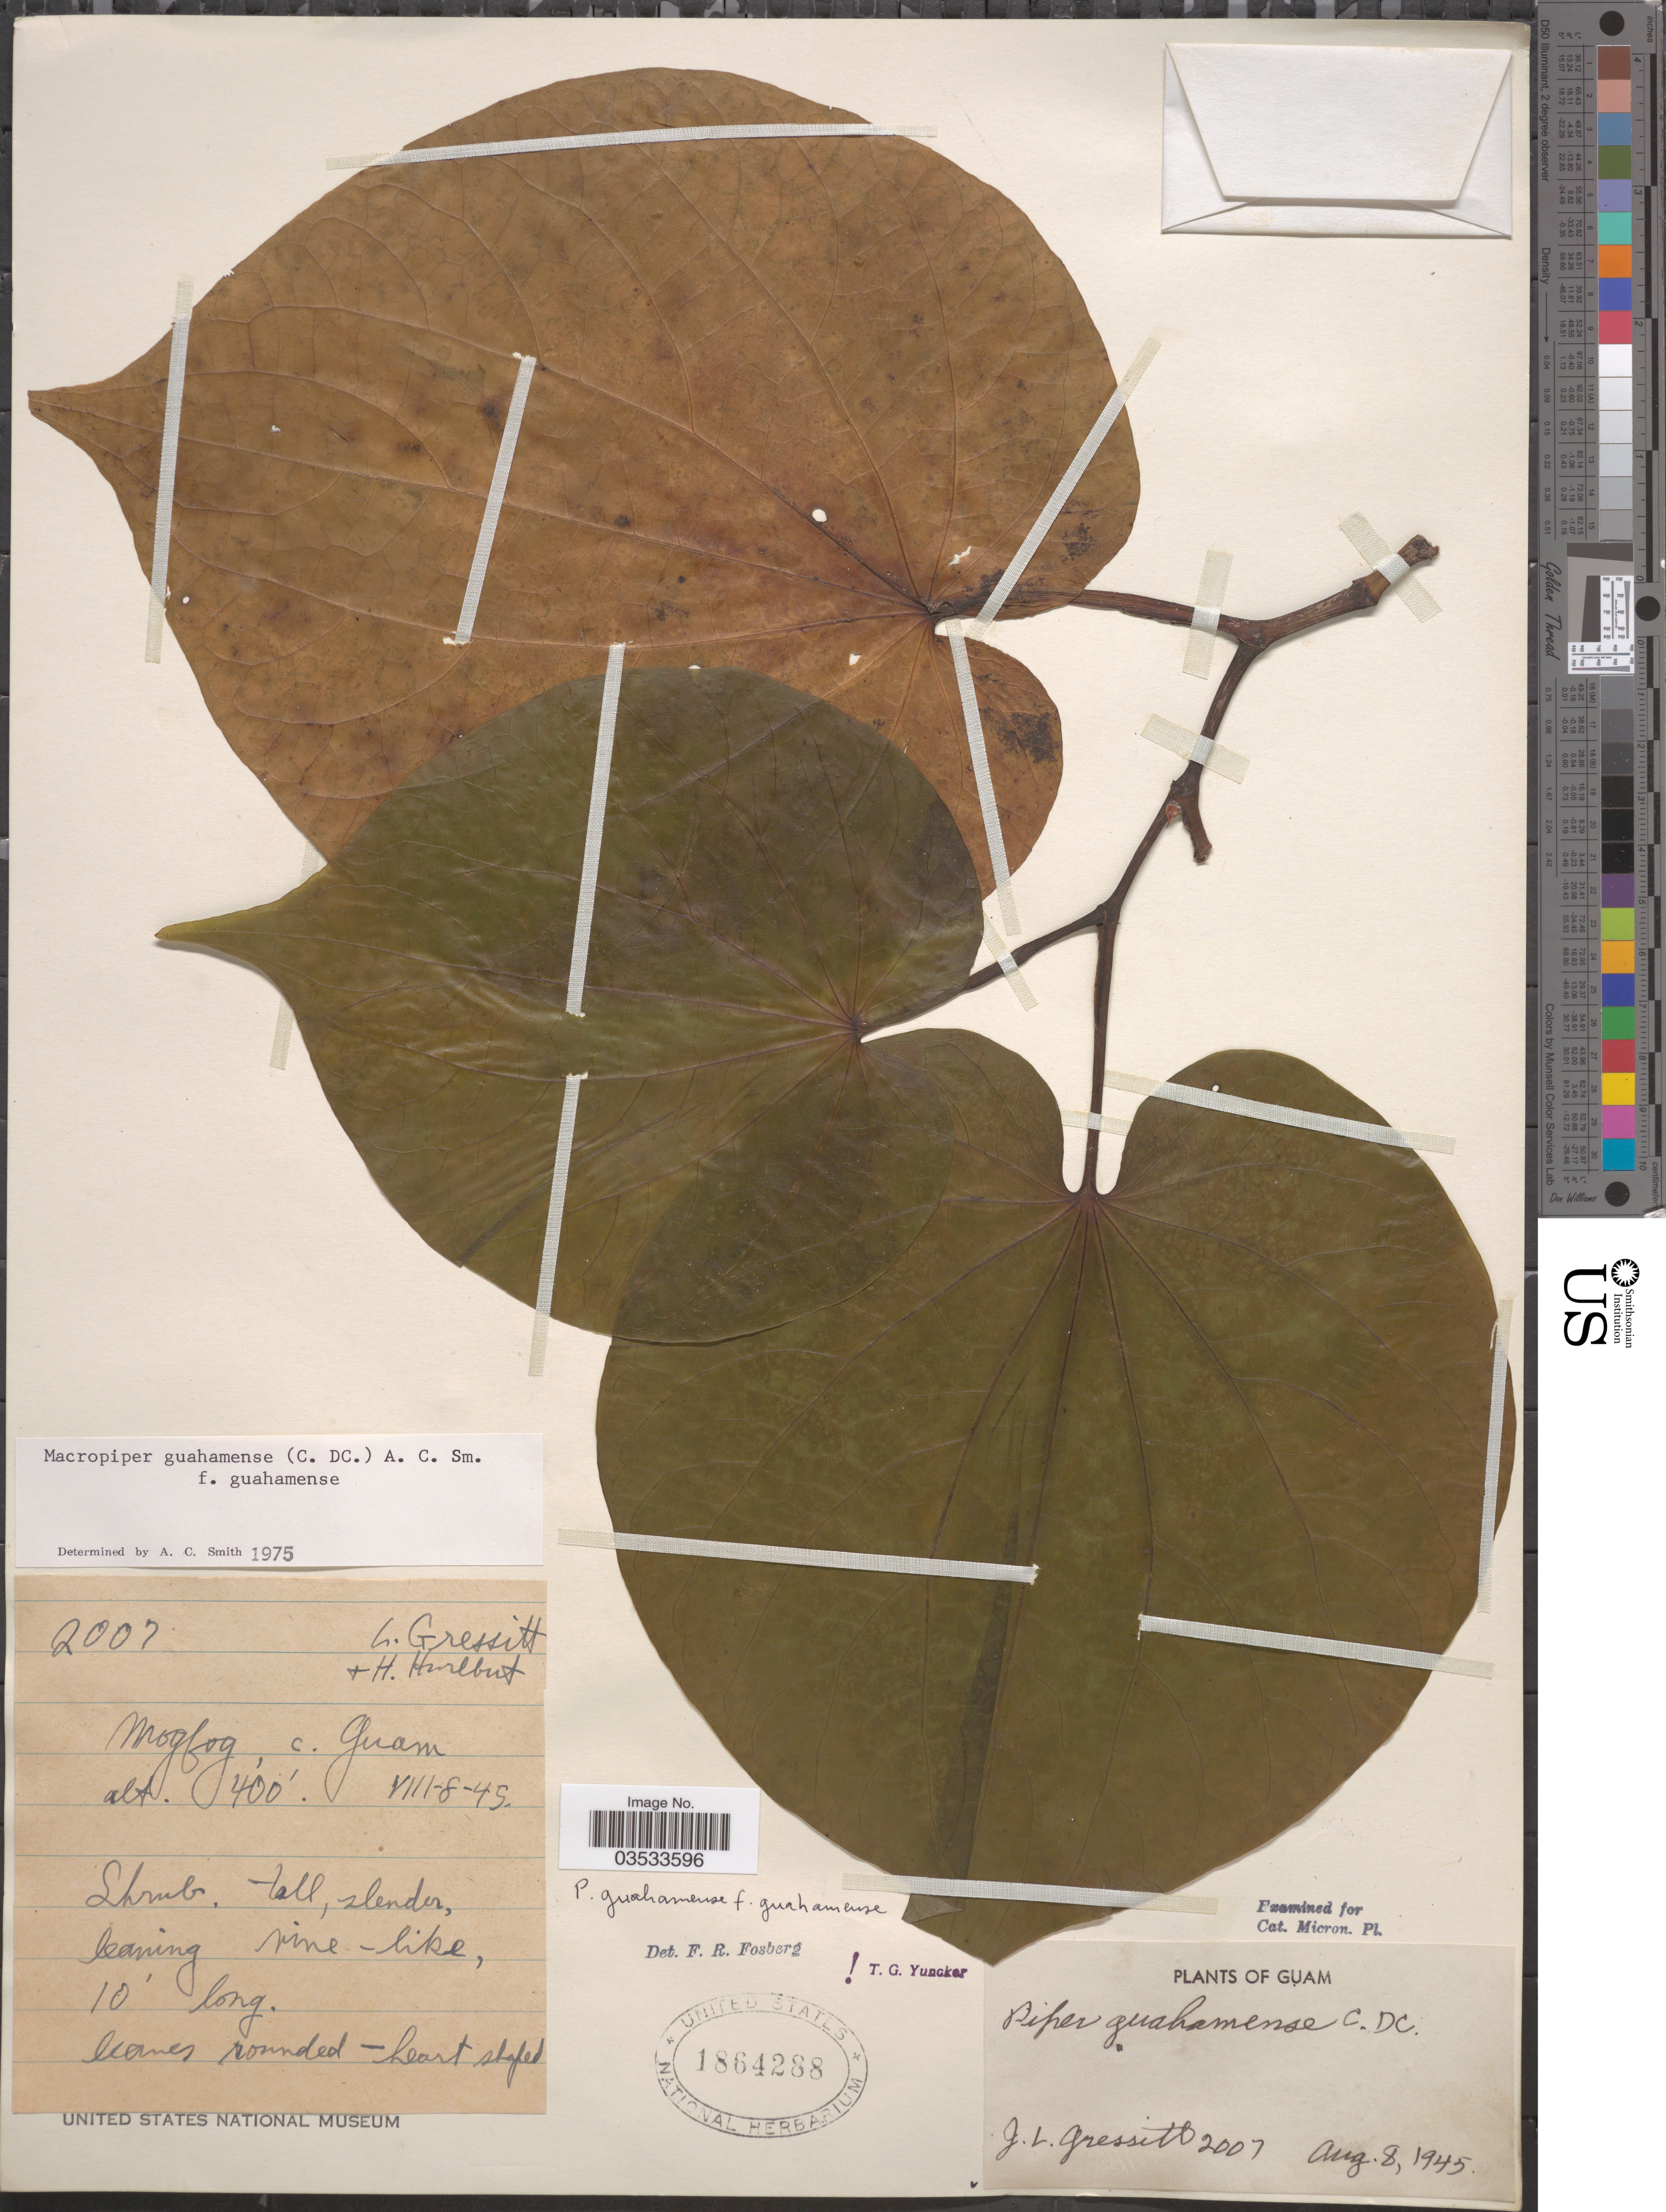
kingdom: Plantae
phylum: Tracheophyta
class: Magnoliopsida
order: Piperales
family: Piperaceae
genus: Piper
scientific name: Piper guahamense f. guahamense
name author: C. DC.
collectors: L. Gressitt, H. Hurlbut & G. Gressitt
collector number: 2007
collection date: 1945-08-08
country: Guam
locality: Mogfog.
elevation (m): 122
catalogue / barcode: US 1864288